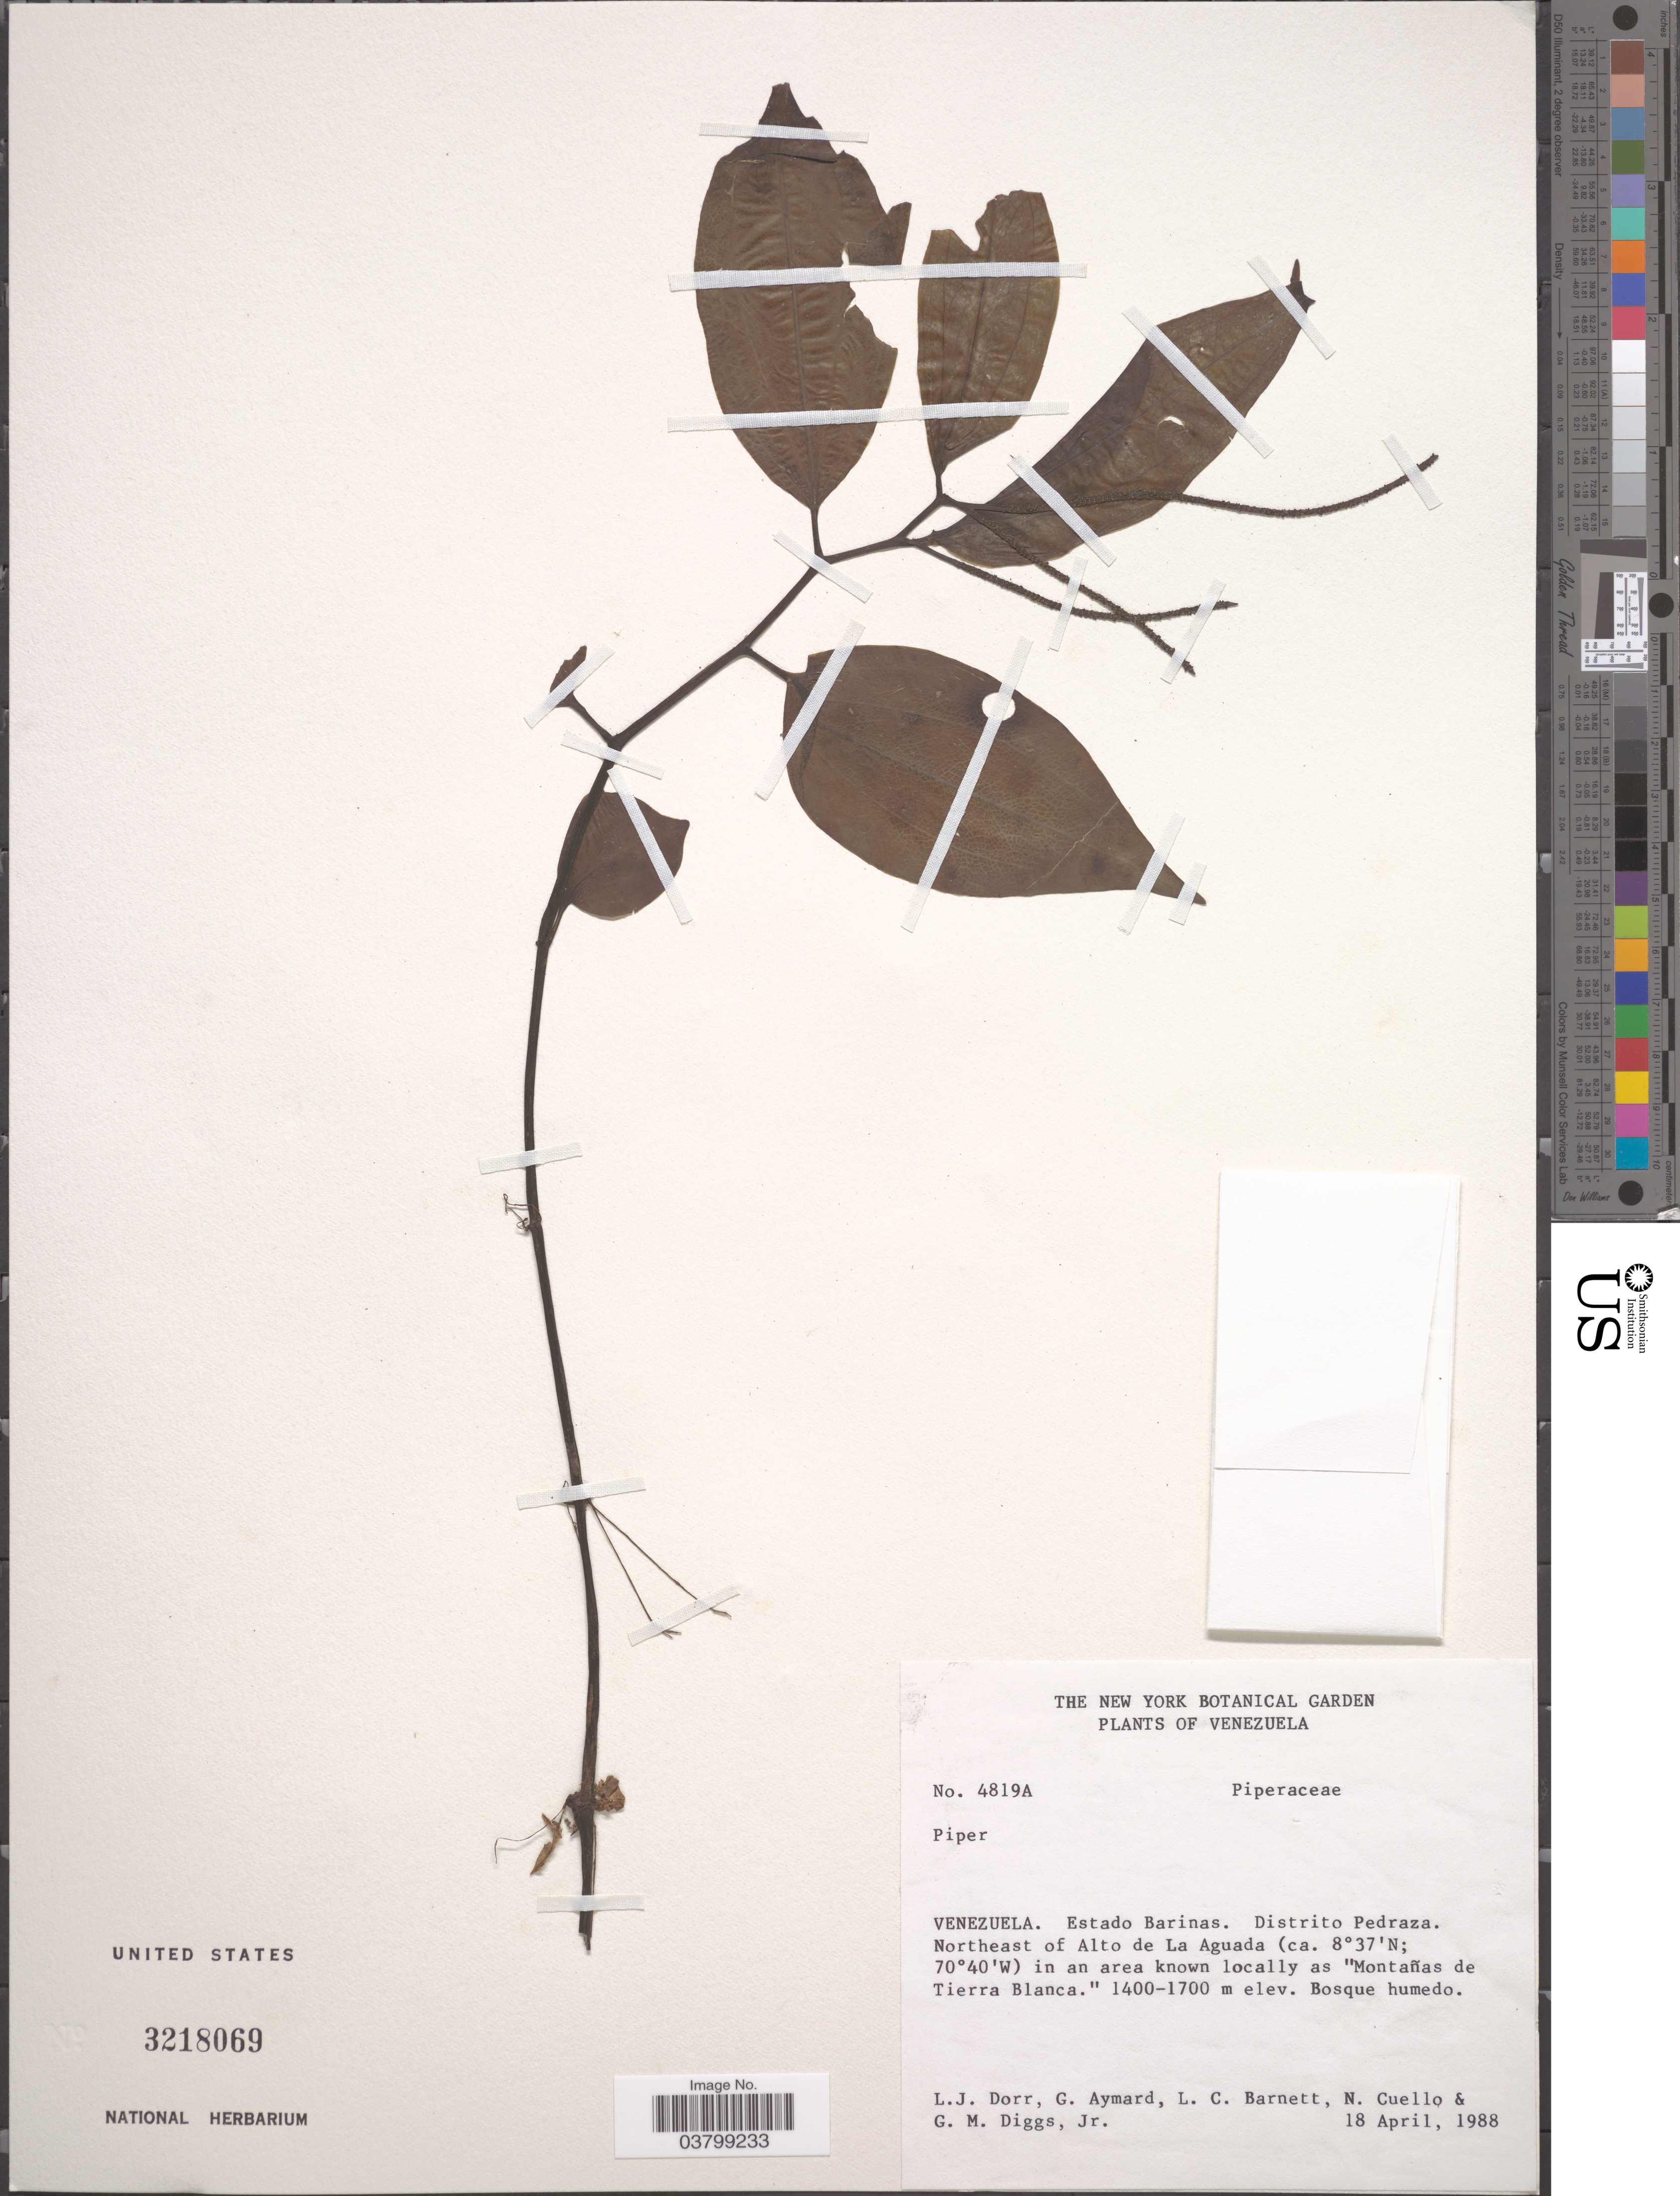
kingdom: Plantae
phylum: Tracheophyta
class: Magnoliopsida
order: Piperales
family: Piperaceae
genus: Peperomia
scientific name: Peperomia sp.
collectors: L. J. Dorr, G. A. Aymard, L. C. Barnett, N. L. Cuello & G. Diggs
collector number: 4819A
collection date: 1988-04-18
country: Venezuela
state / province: Barinas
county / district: Pedraza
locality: NE of Alto de La Aguada in an area known locally as 'Montañas de Tierra Blanca"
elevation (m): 1400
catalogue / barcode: US 3218069